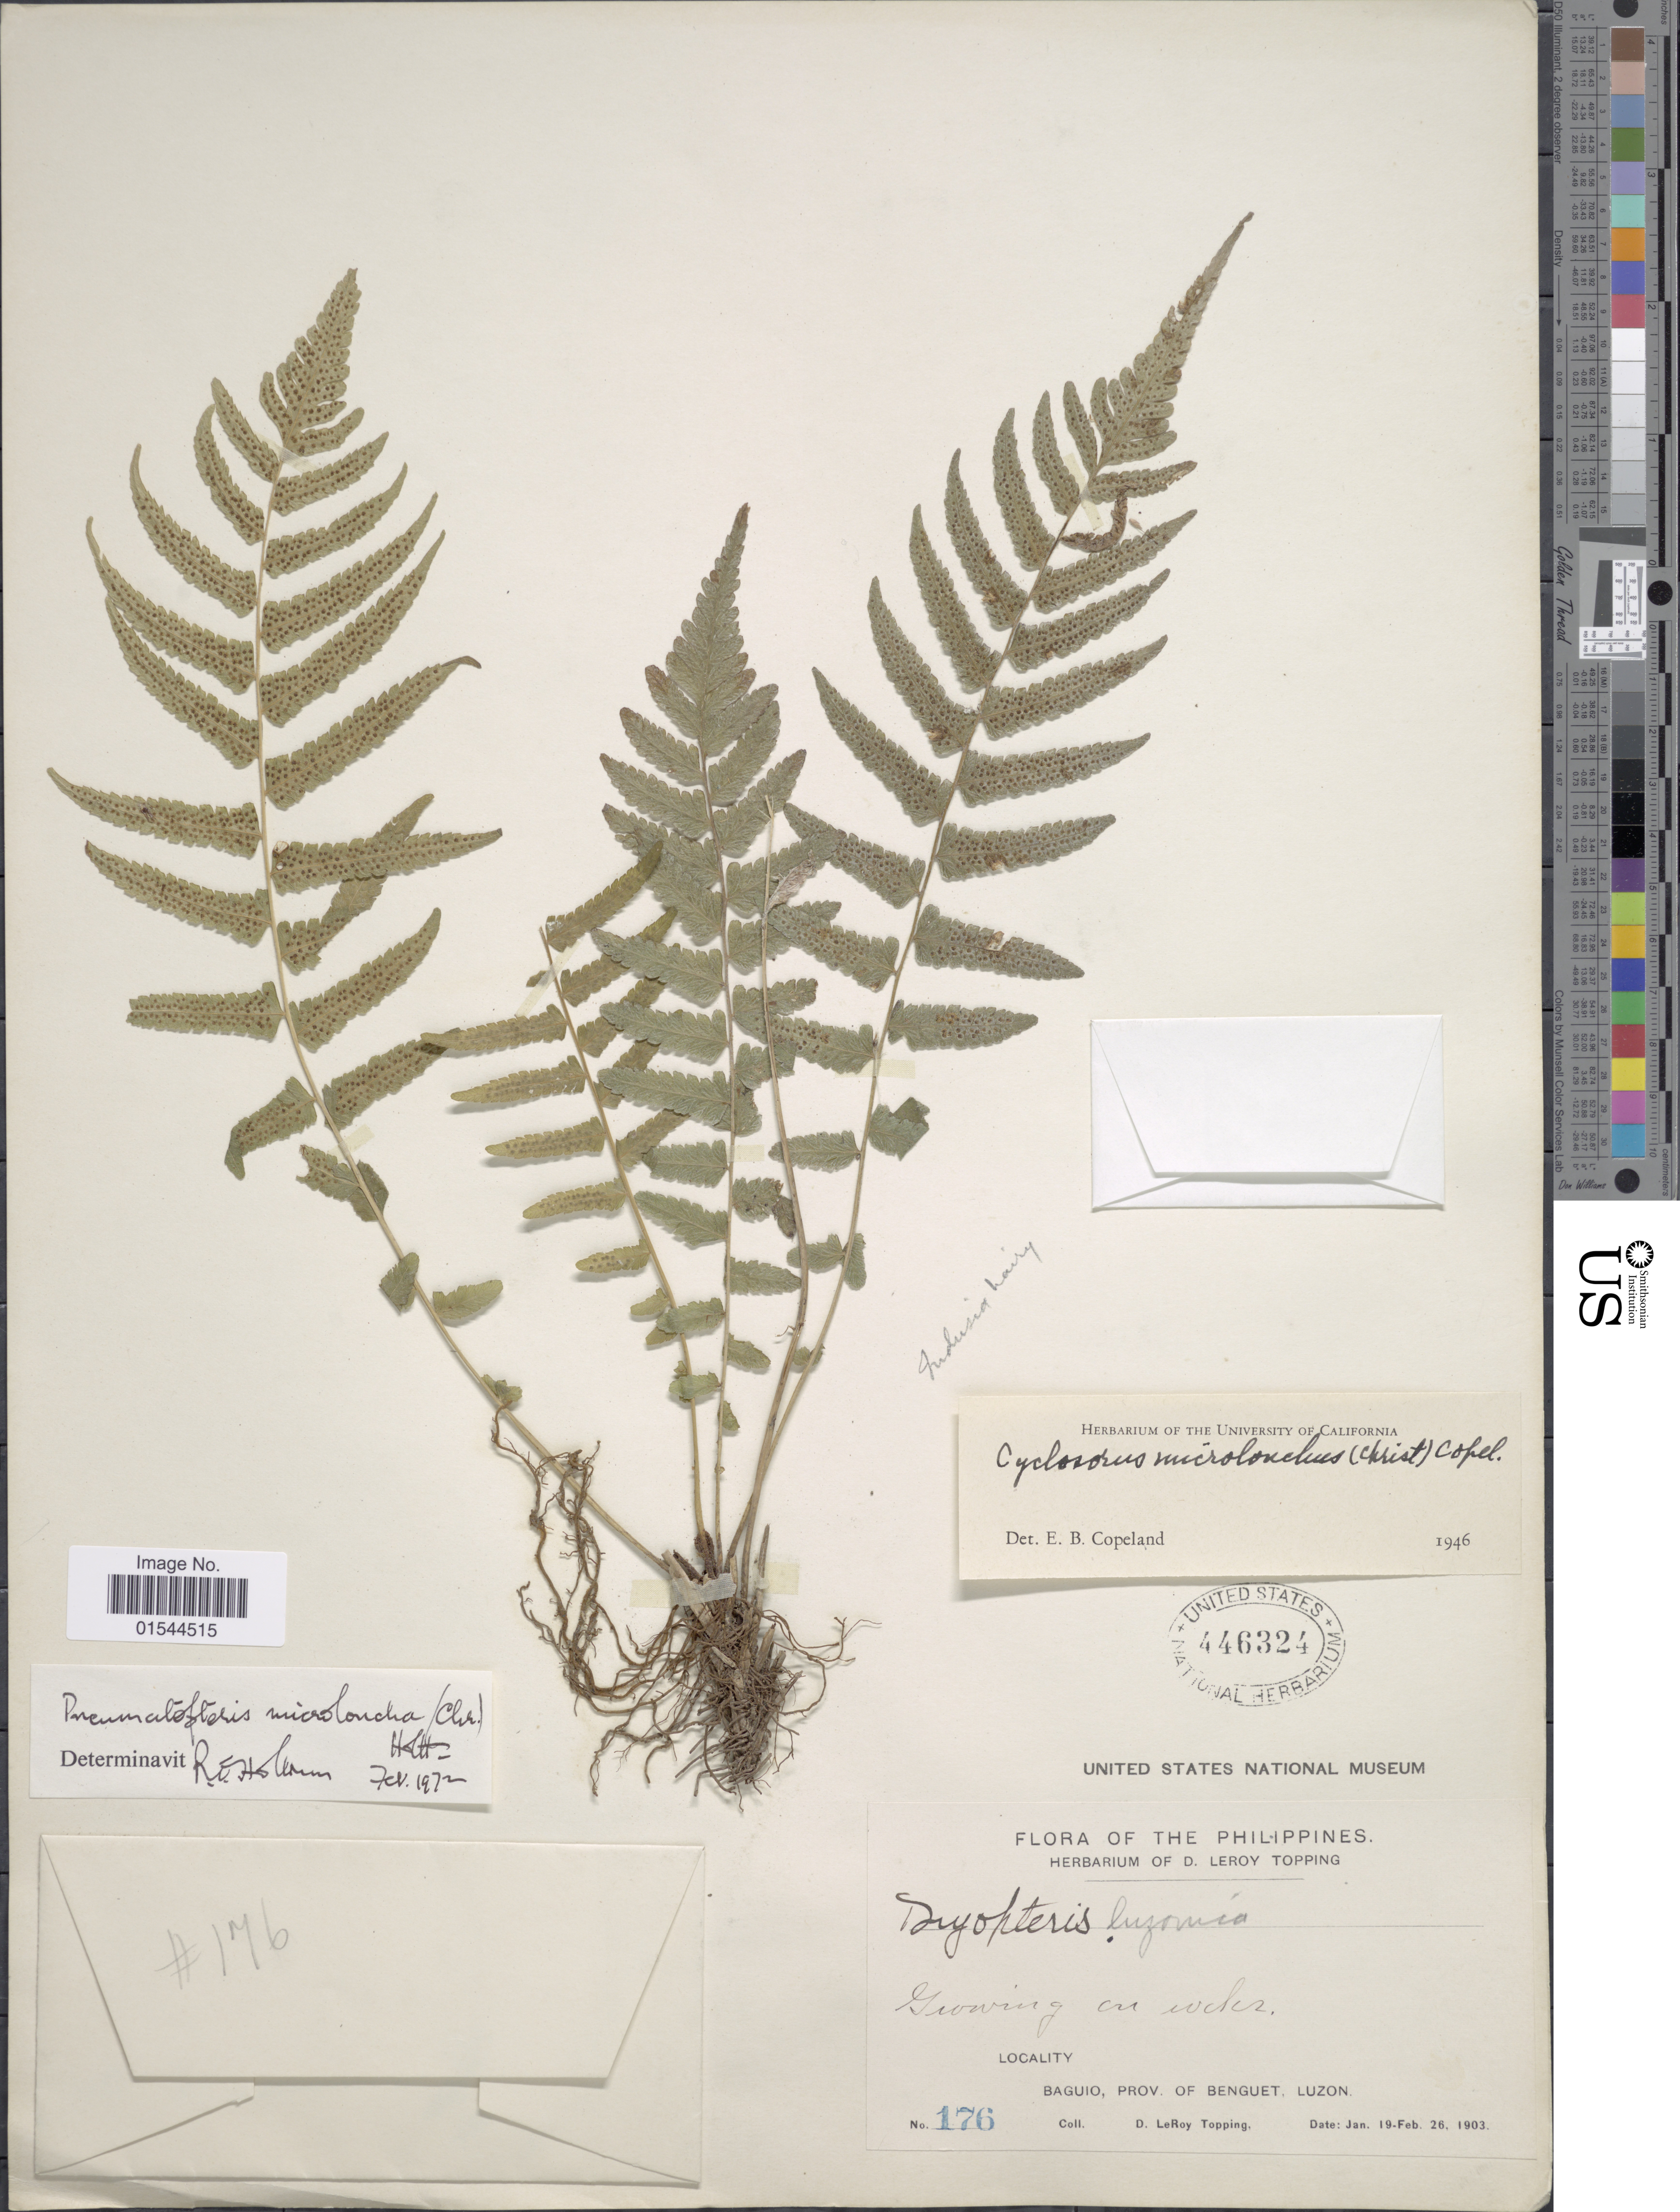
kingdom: Plantae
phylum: Tracheophyta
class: Polypodiopsida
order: Polypodiales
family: Thelypteridaceae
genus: Pneumatopteris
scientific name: Pneumatopteris microloncha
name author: (Christ) Holttum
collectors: D. L. Topping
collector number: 176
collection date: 1903-01-19/1903-02-26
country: Philippines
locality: Baguio, Prov. of Benguet, Luzon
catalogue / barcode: US 446324